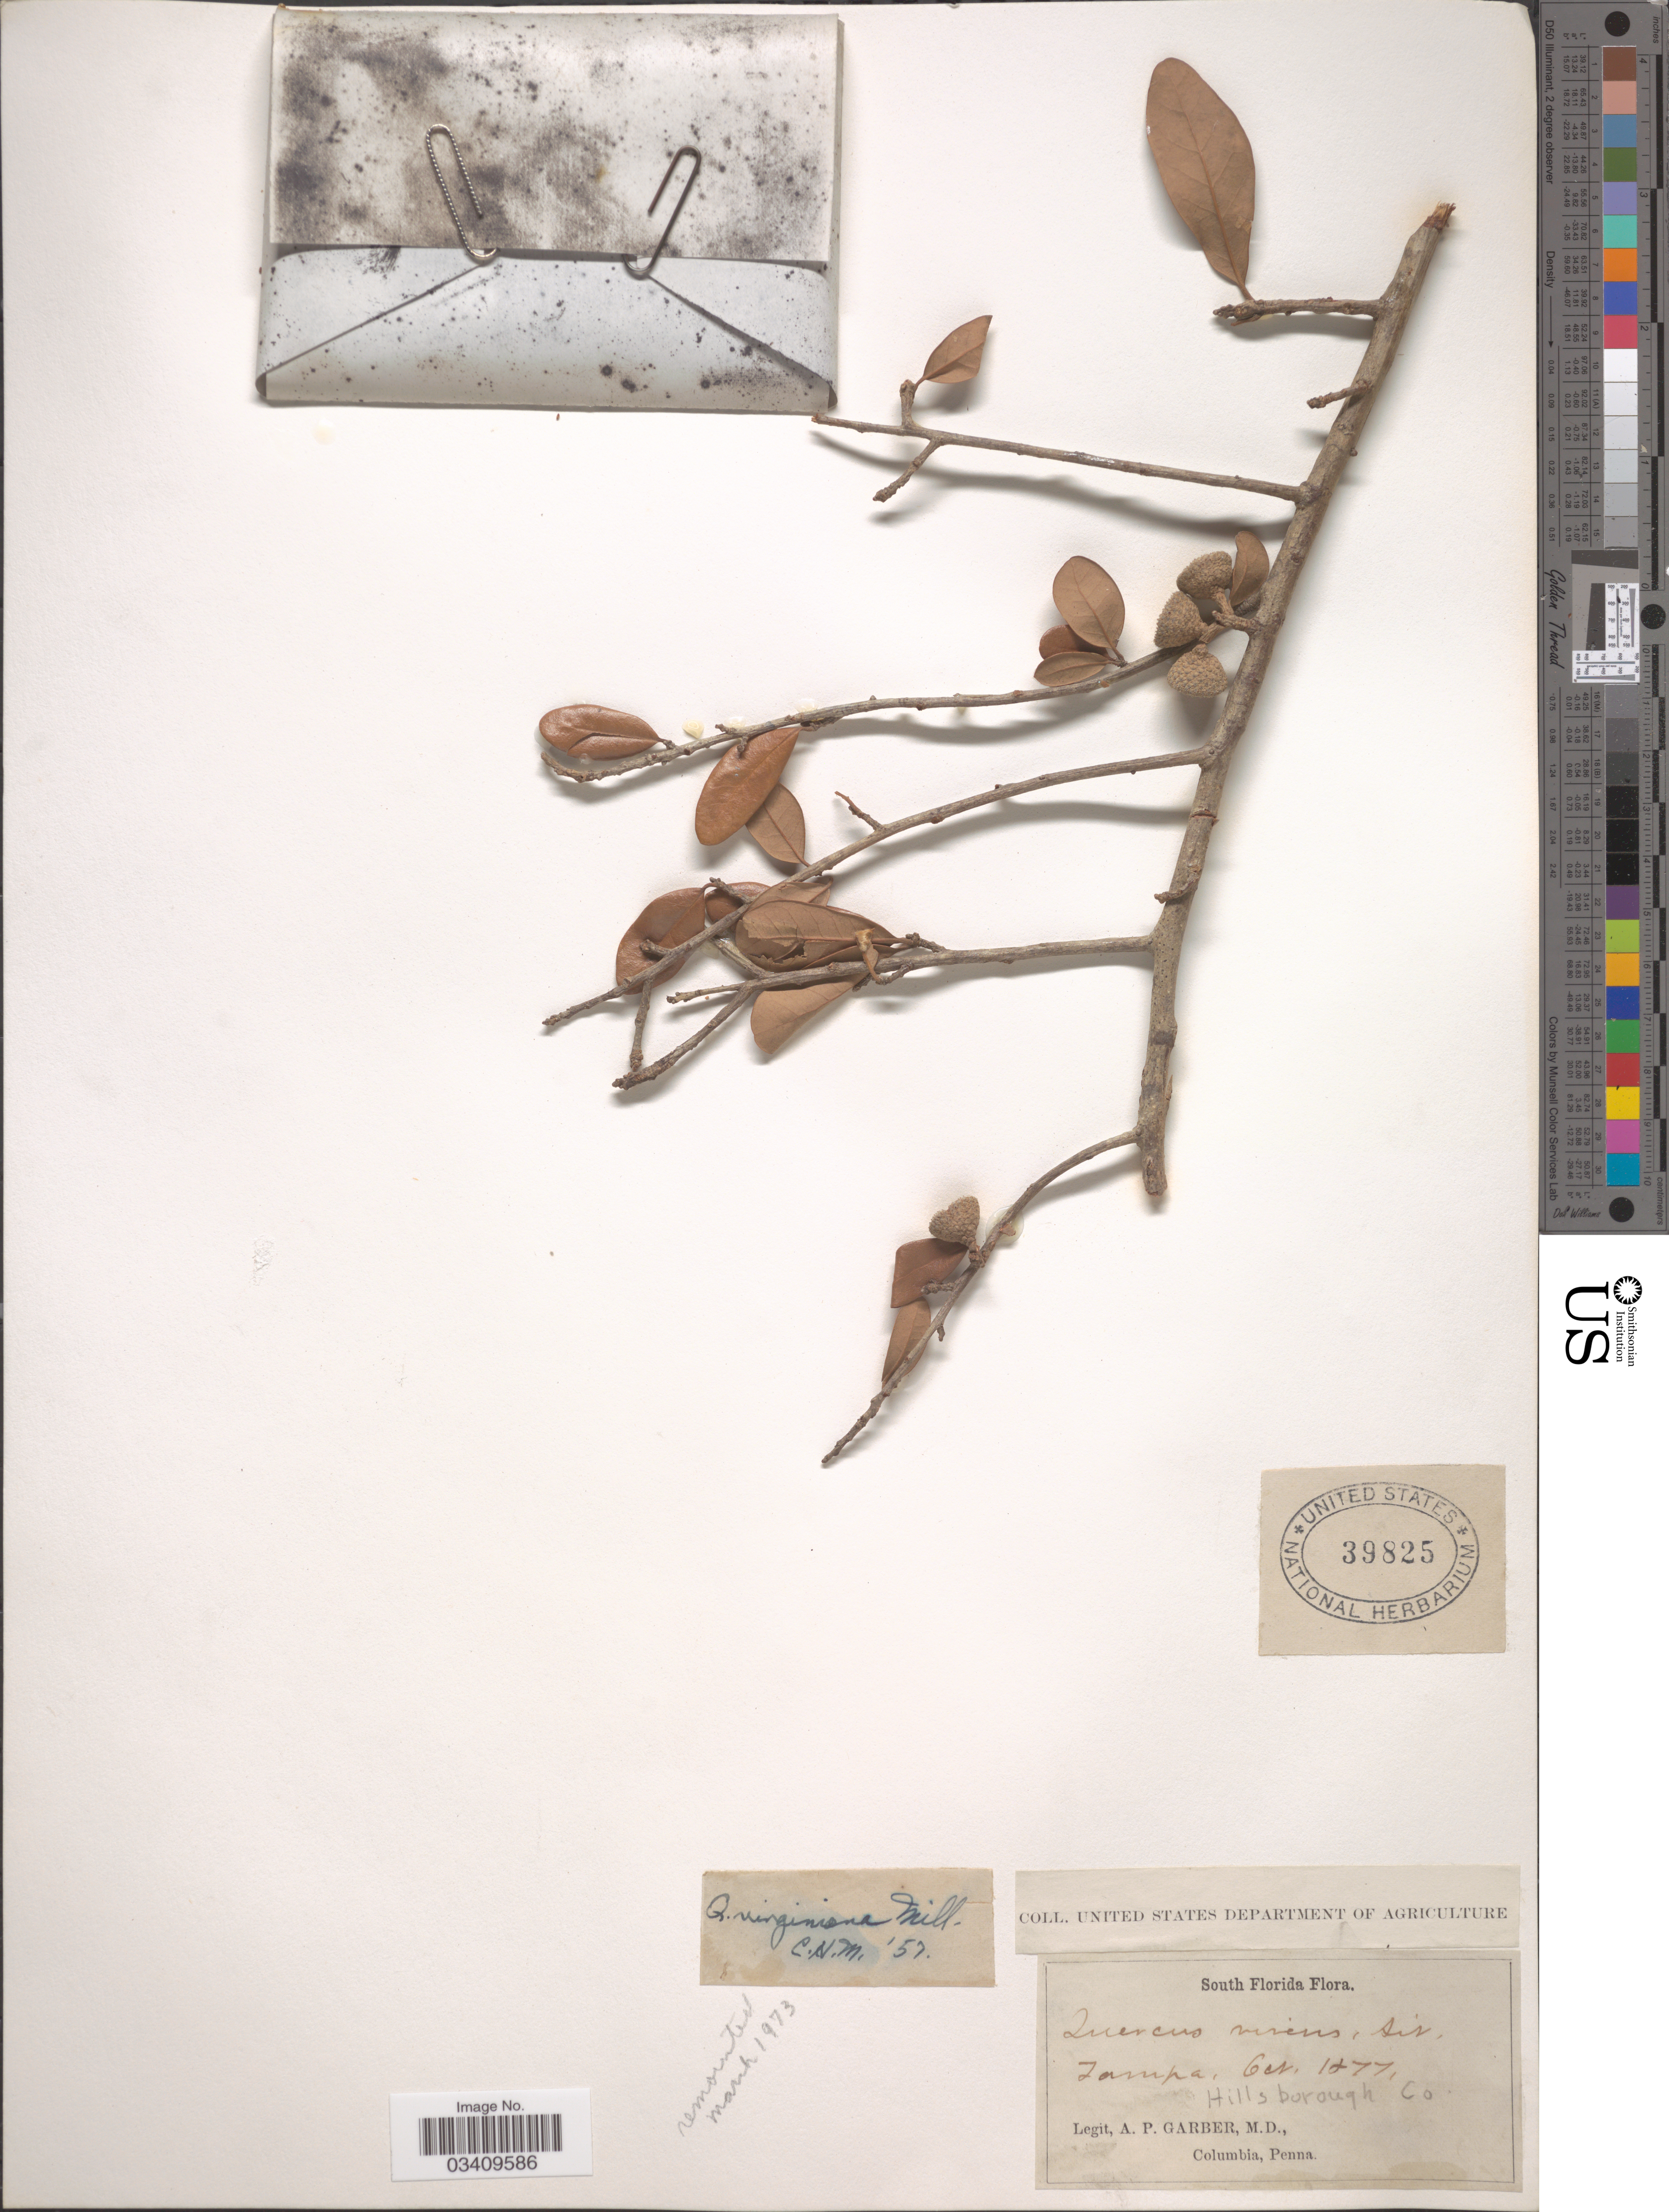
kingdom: Plantae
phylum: Tracheophyta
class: Magnoliopsida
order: Fagales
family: Fagaceae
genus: Quercus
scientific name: Quercus virginiana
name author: Mill.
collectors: A. P. Garber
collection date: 1877-10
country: United States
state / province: Florida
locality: South Florida. Tampa. Hillsborough Co.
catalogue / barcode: US 39825